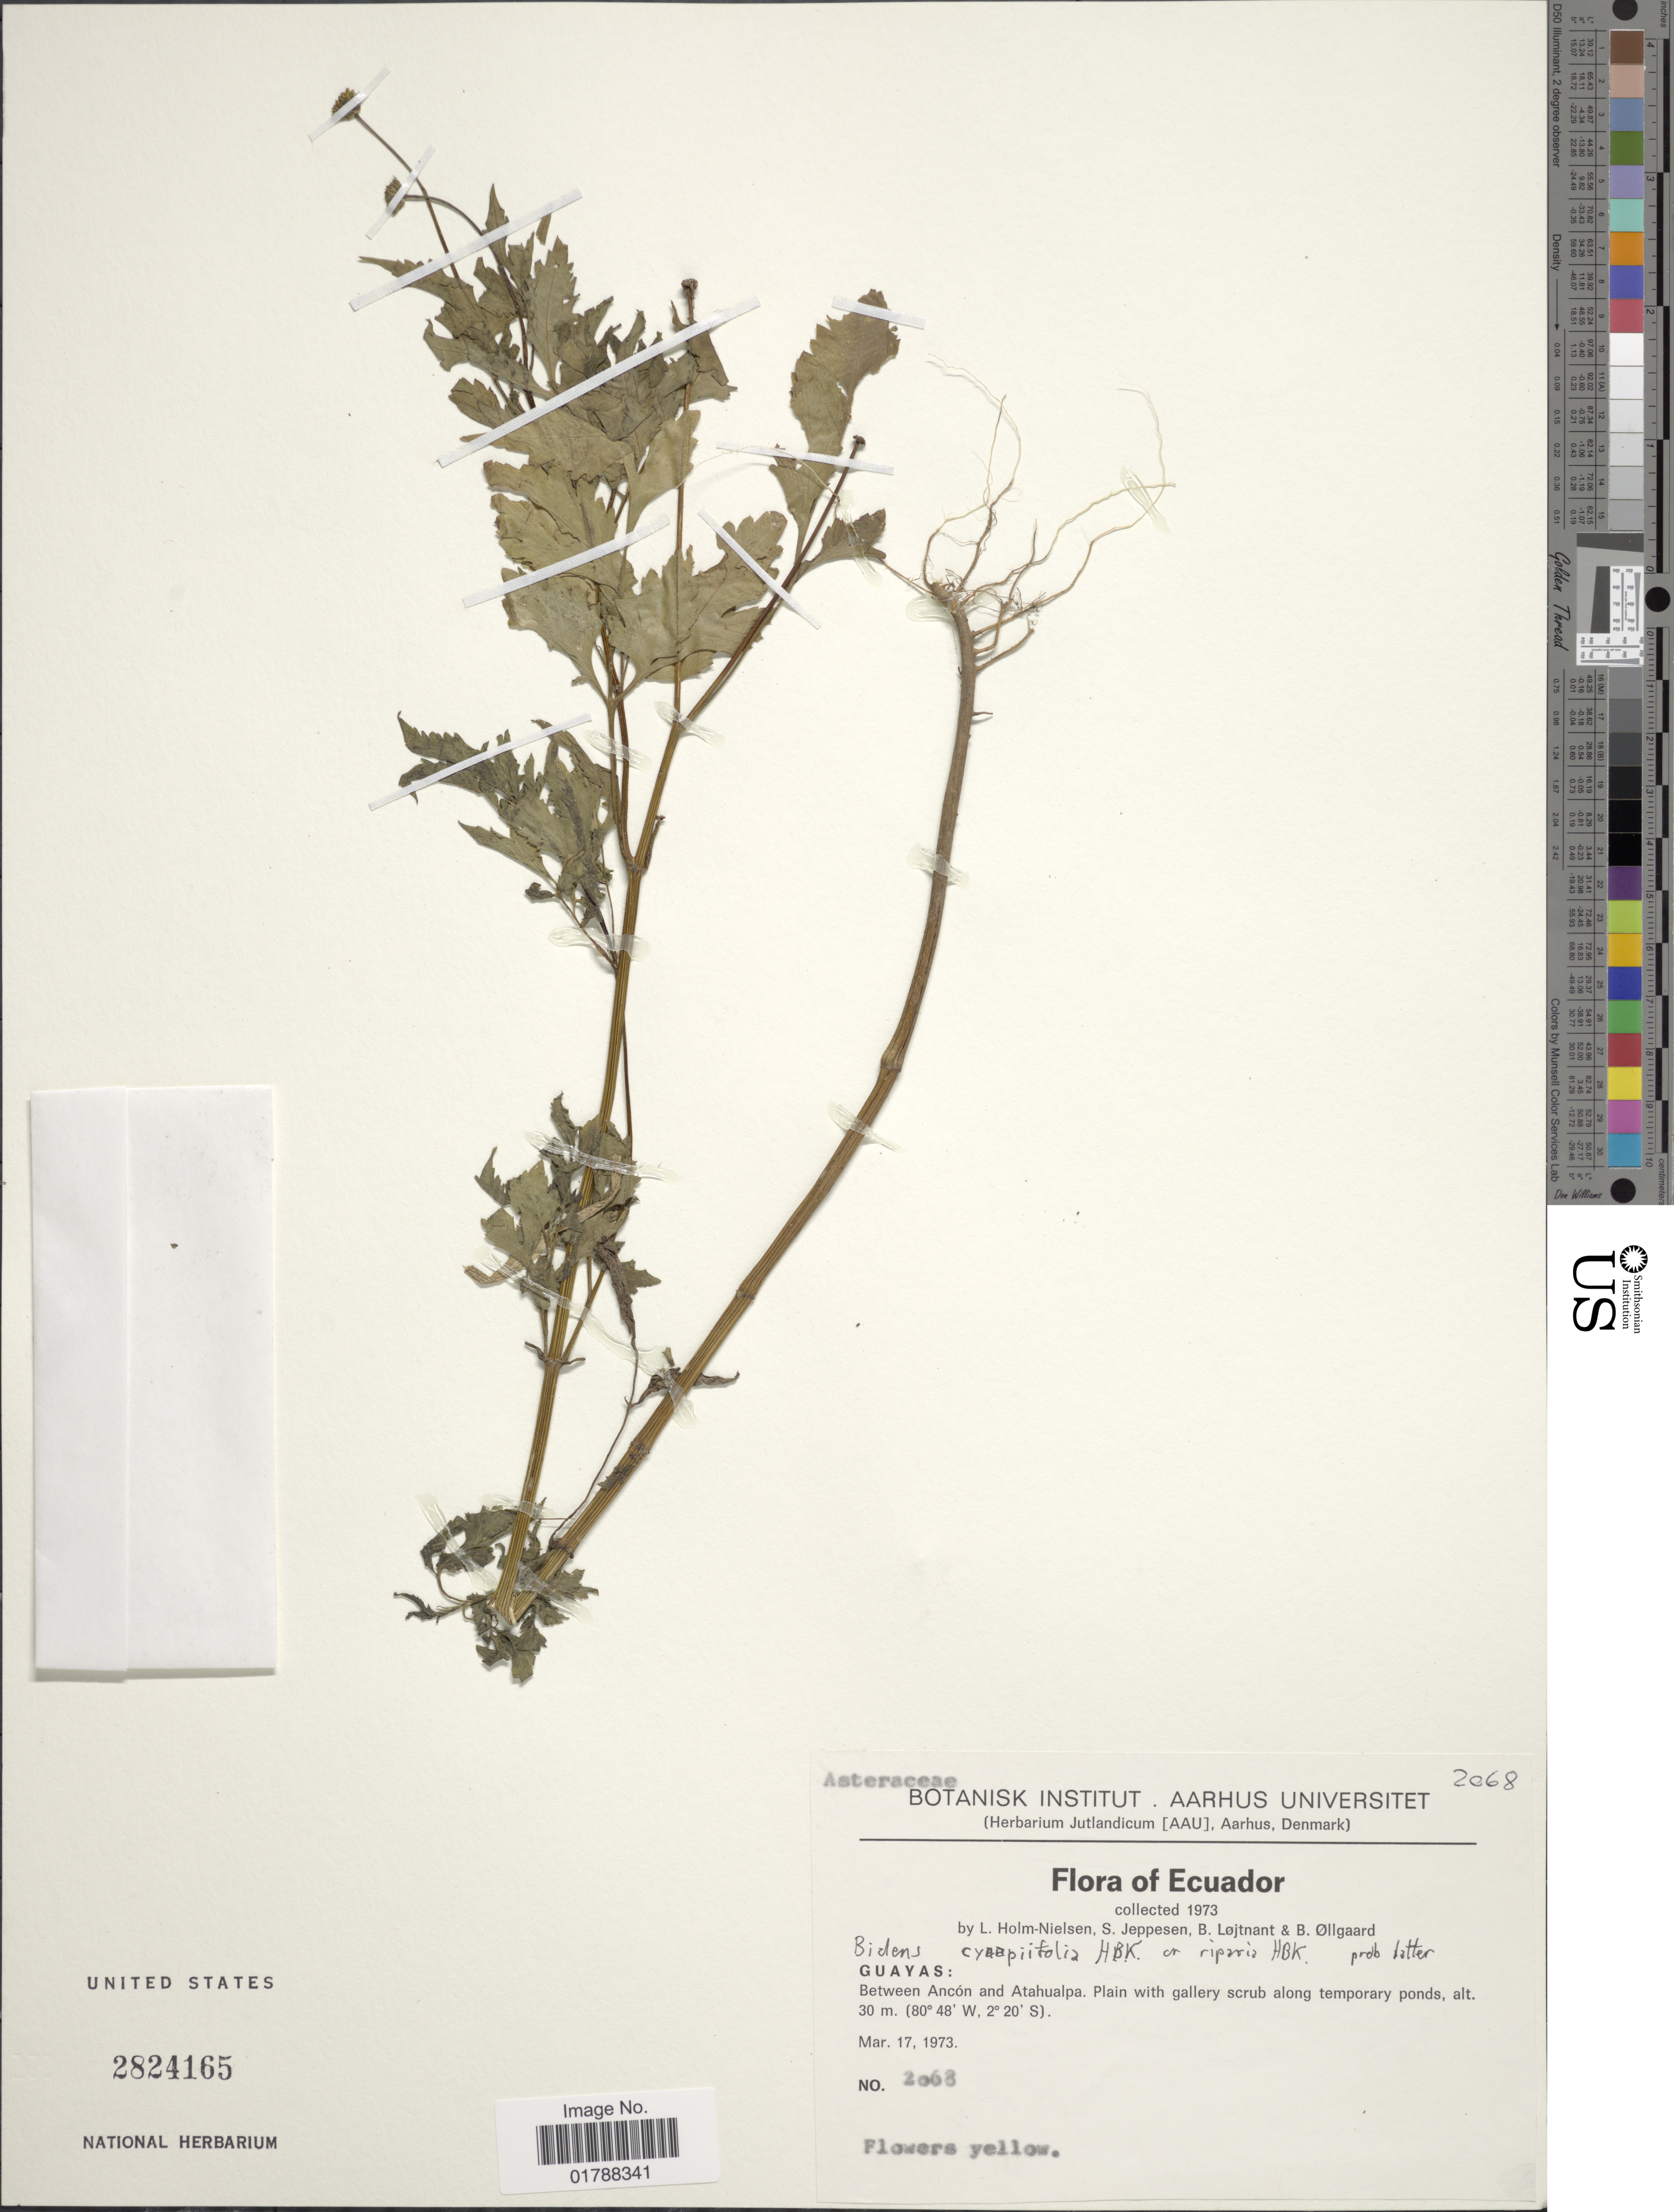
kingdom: Plantae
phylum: Tracheophyta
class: Magnoliopsida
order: Asterales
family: Asteraceae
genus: Bidens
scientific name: Bidens cynapiifolia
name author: Kunth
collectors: L. B. Holm-Nielsen, S. Jeppesen, B. Löjtnant & B. Øllgaard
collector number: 2068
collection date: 1973-03-17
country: Ecuador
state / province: Guayas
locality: Between Ancón and Atahualpa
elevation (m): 30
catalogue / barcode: US 2824165